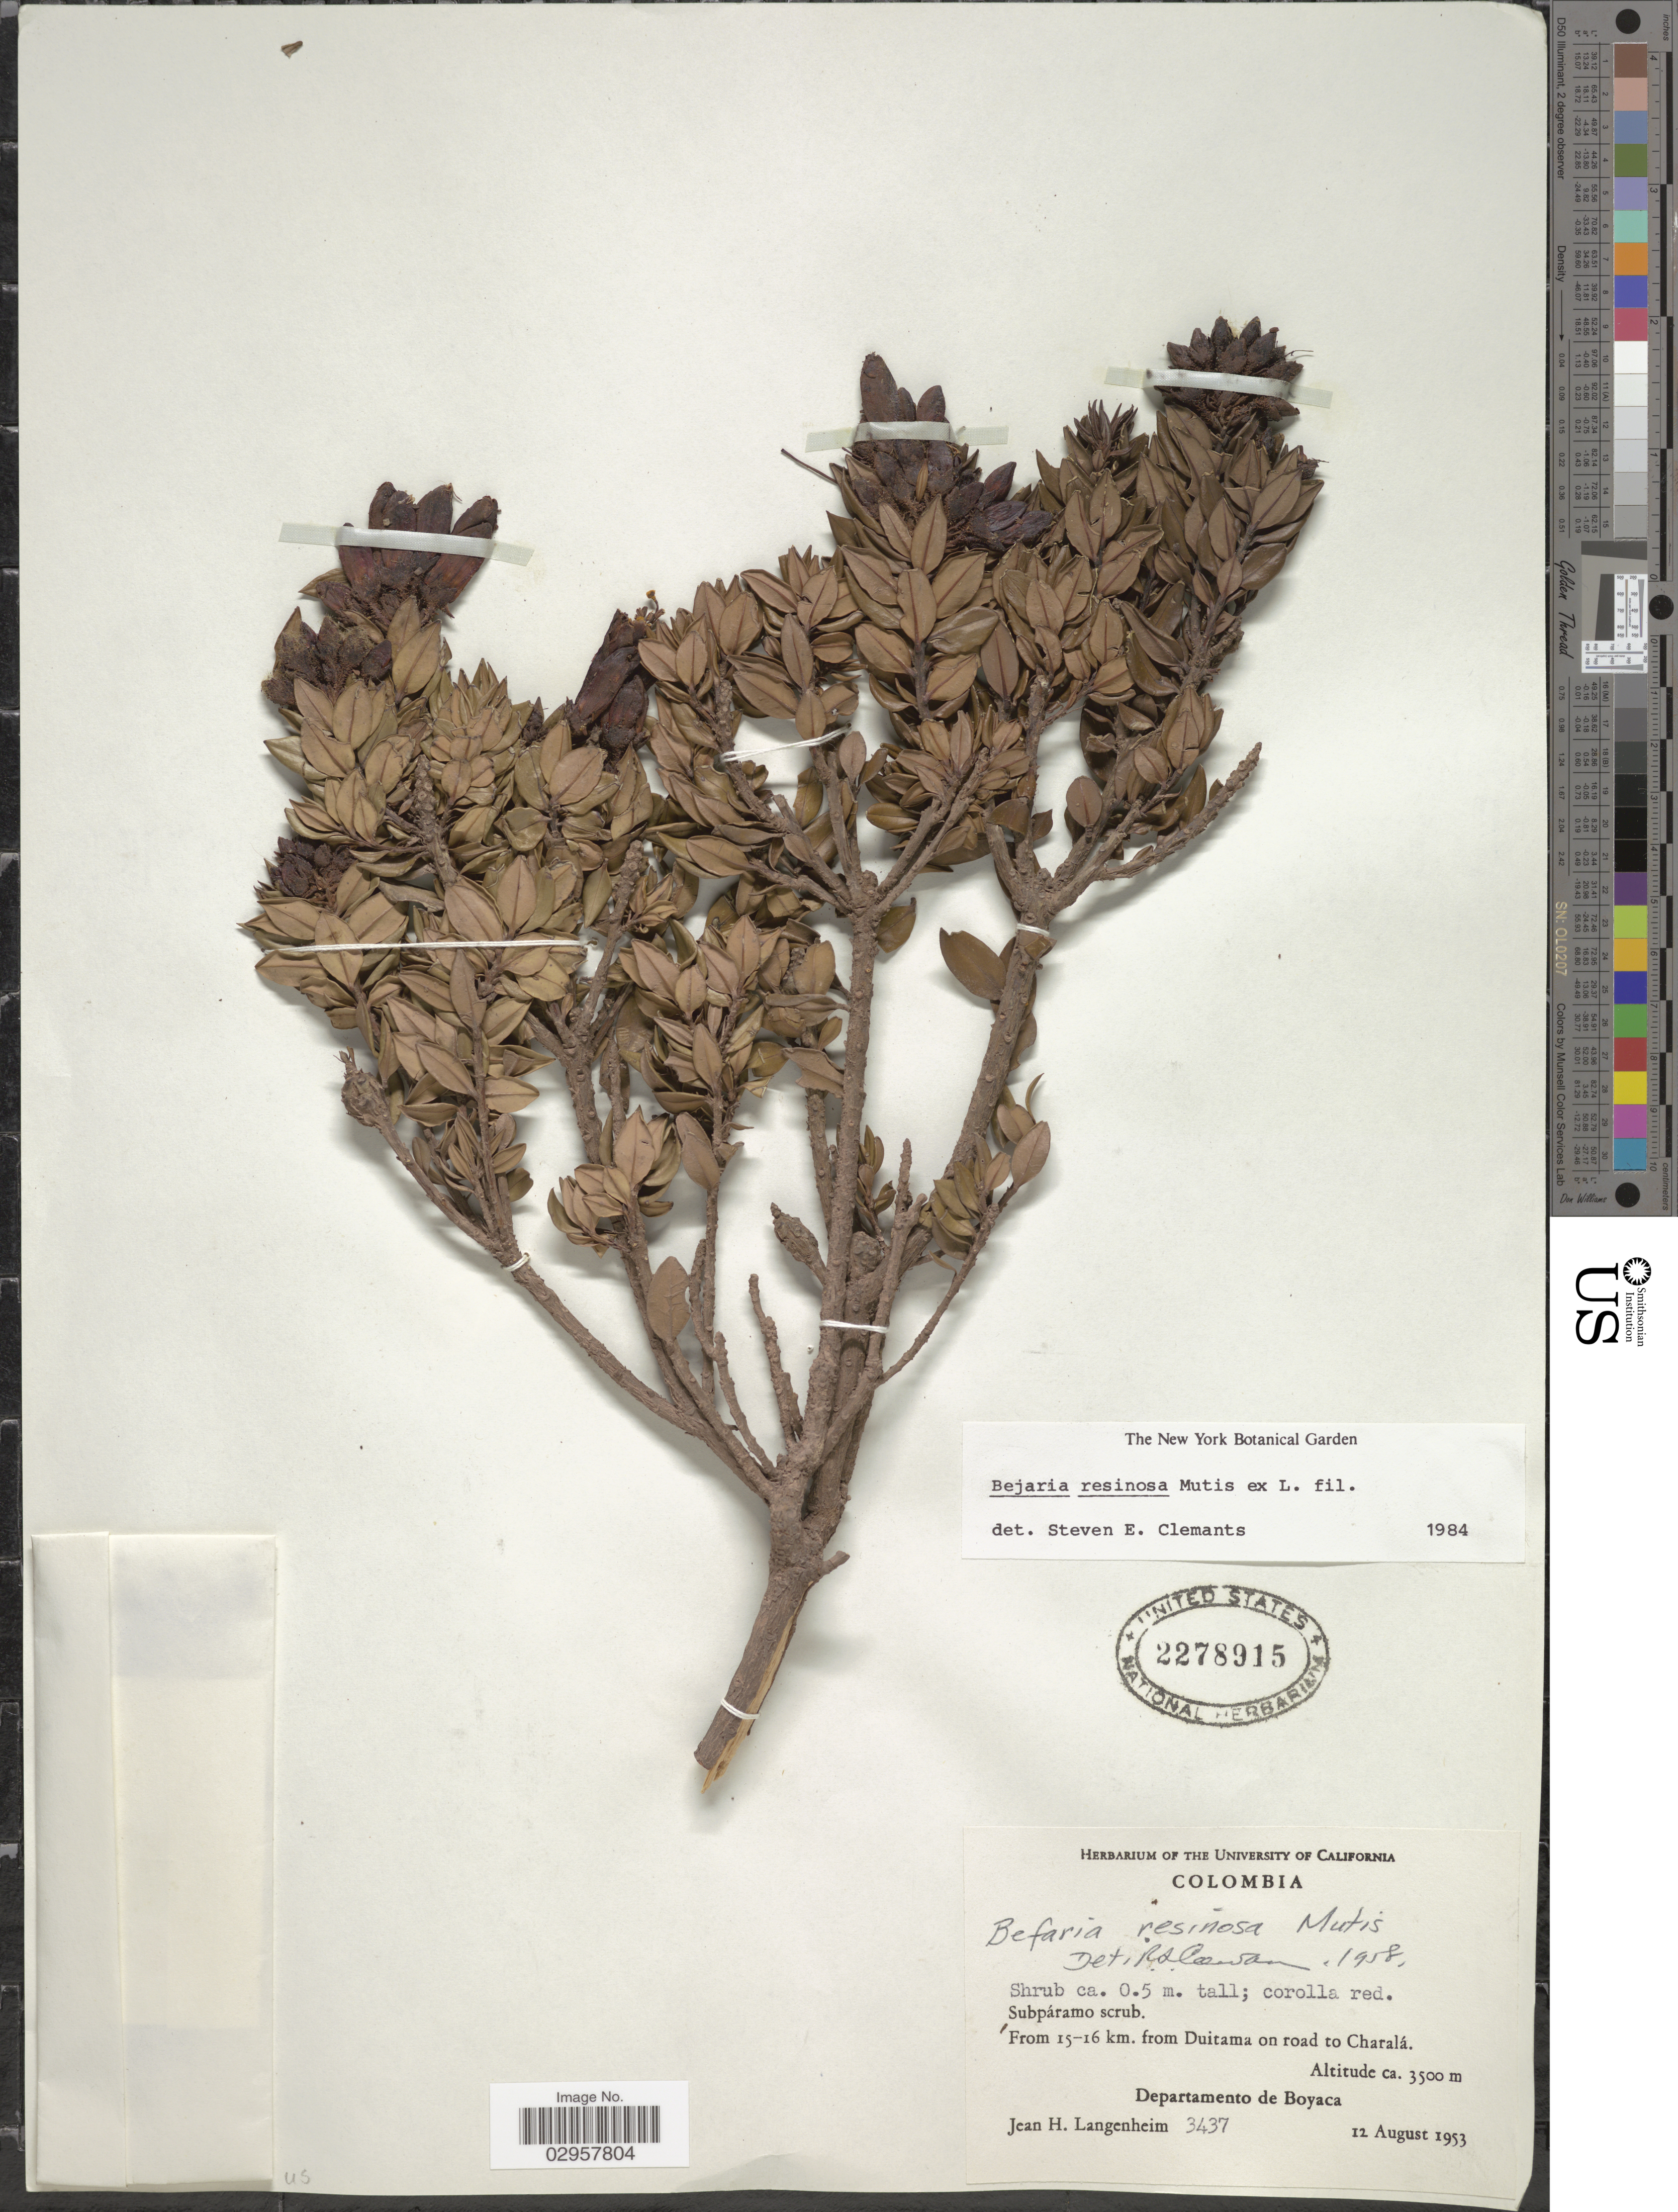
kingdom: Plantae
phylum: Tracheophyta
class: Magnoliopsida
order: Ericales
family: Ericaceae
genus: Befaria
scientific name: Befaria resinosa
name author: Mutis ex L. f.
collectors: J. H. Langenheim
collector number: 3437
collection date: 1953-08-12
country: Colombia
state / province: Boyacá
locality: From 15-16 km. from Duitama on road to Charalá. Departamento de Boyaca.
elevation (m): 3500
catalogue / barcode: US 2278915